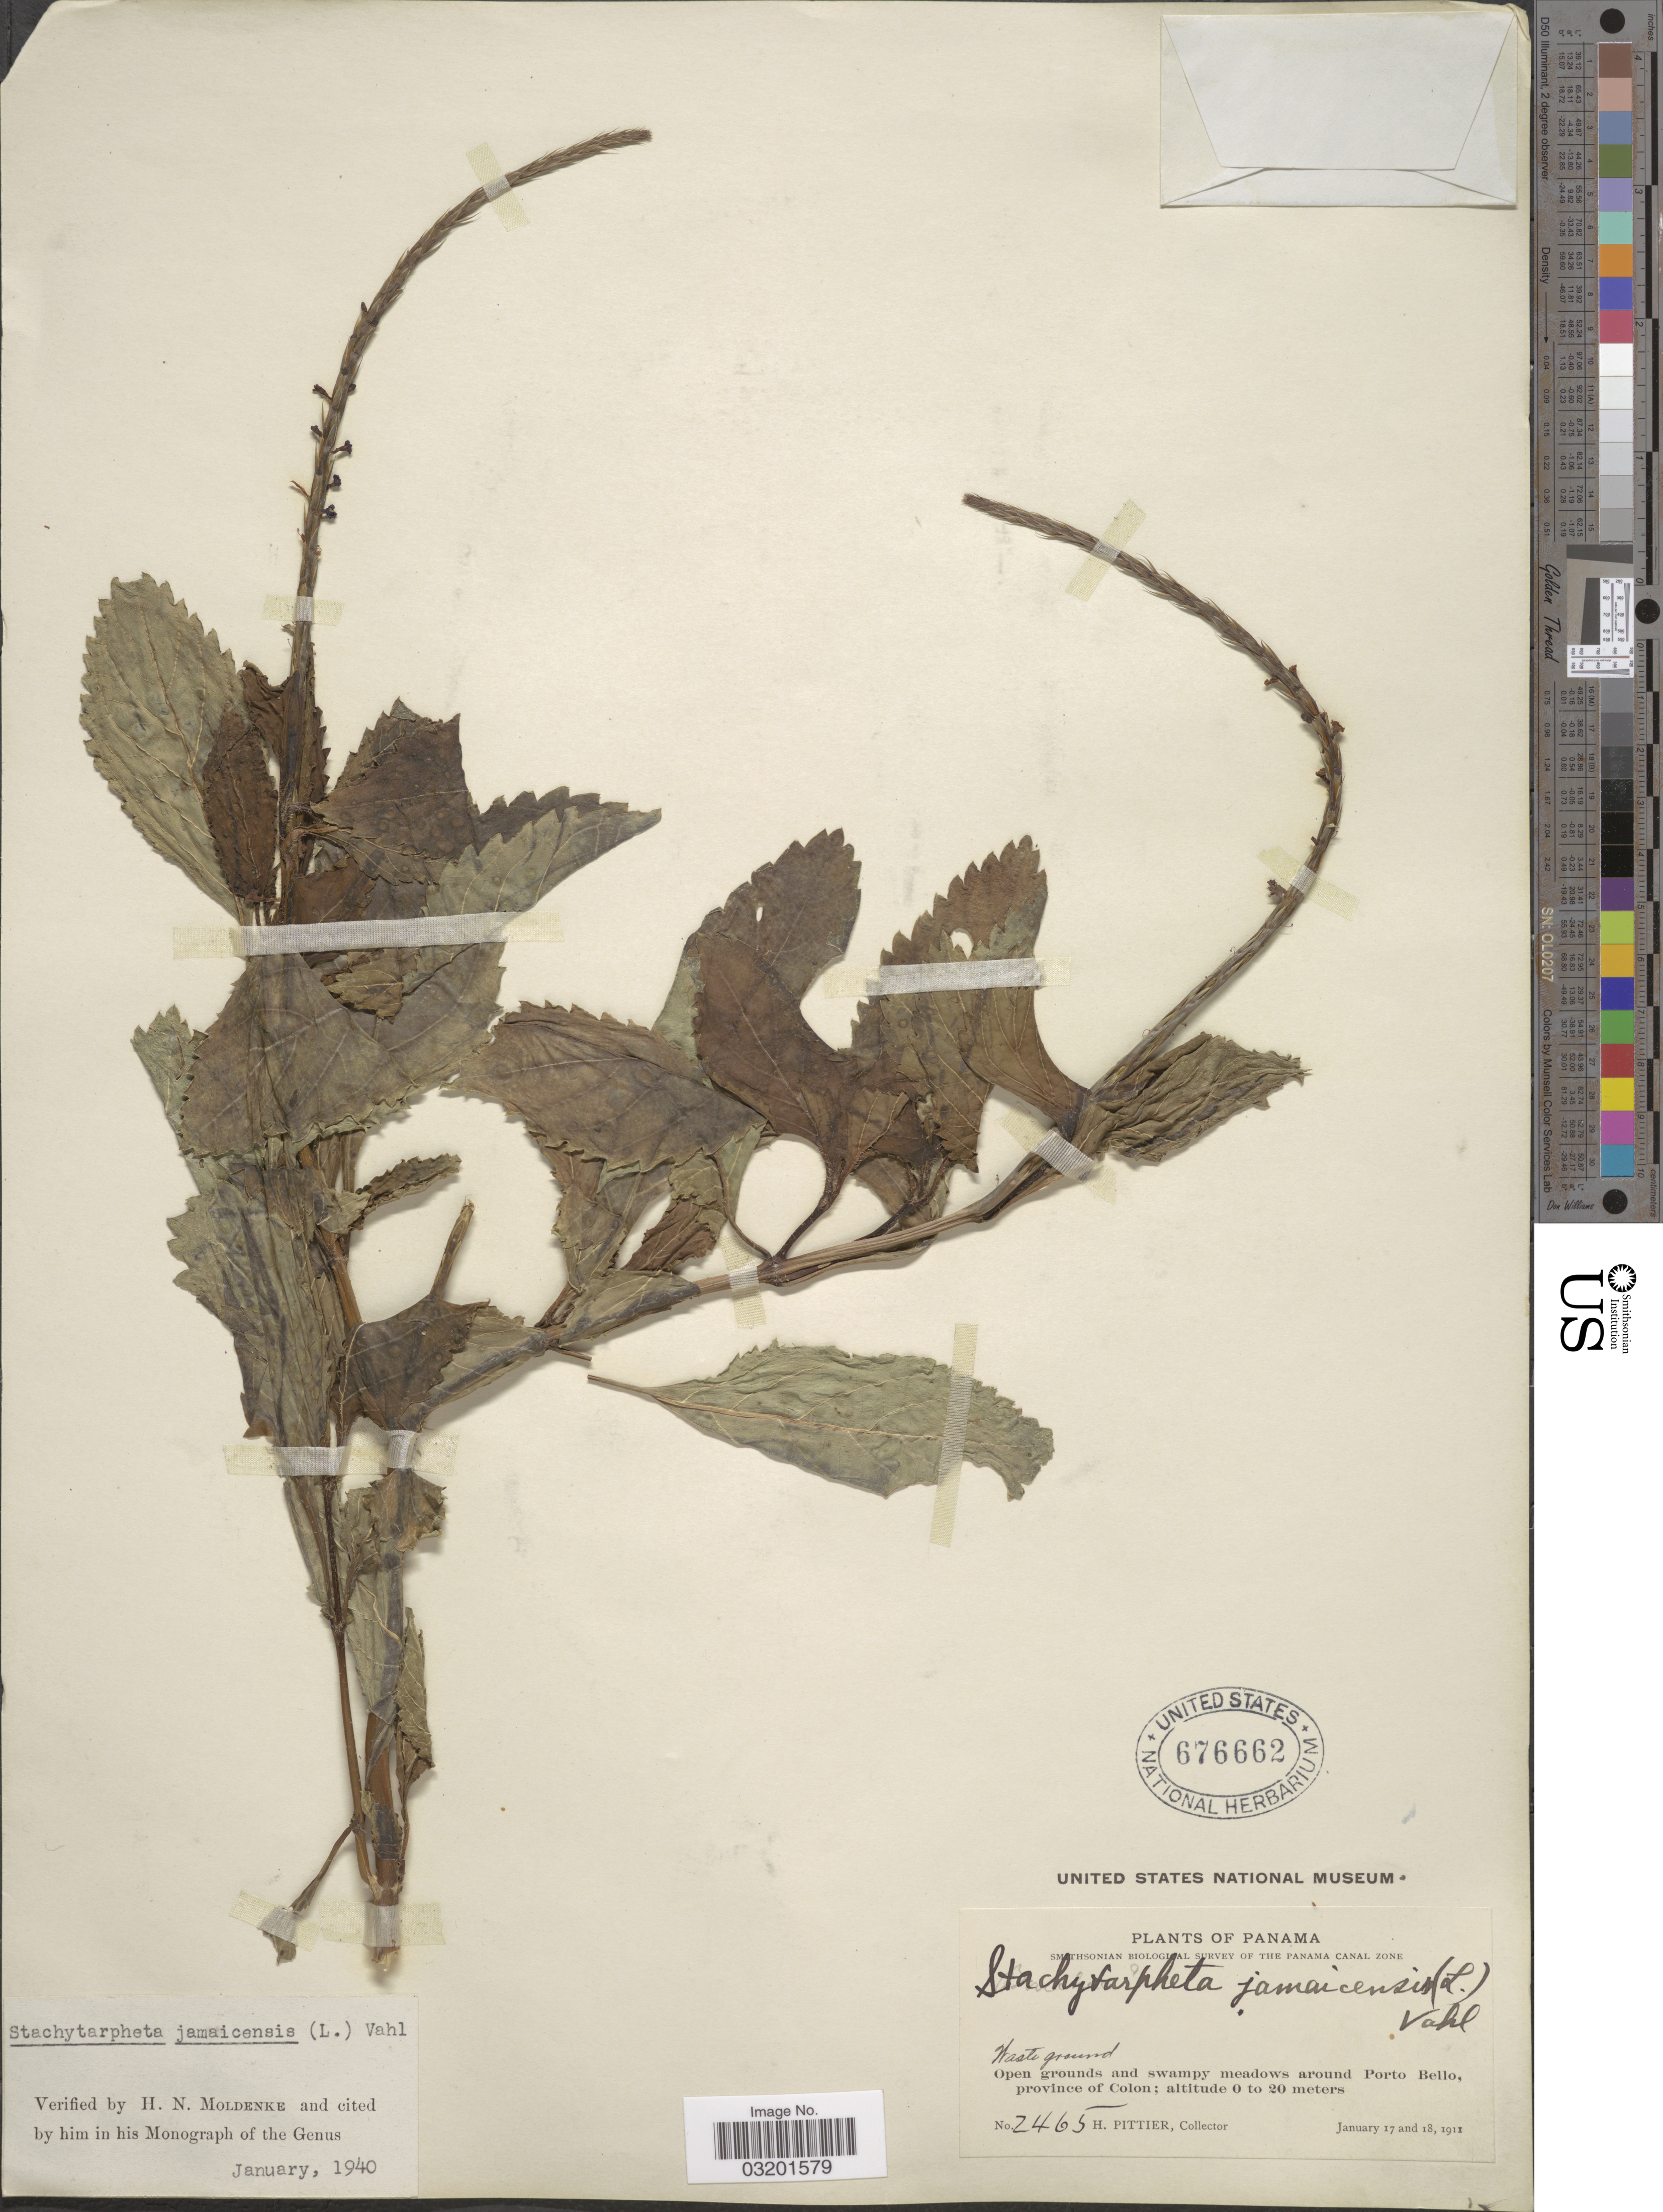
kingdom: Plantae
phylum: Tracheophyta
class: Magnoliopsida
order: Lamiales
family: Verbenaceae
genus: Stachytarpheta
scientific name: Stachytarpheta jamaicensis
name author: (L.) Vahl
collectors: H. F. Pittier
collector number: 2465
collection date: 1911-01-17/1911-01-18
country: Panama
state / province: Colón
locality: Around Porto Bello.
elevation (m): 0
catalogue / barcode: US 676662